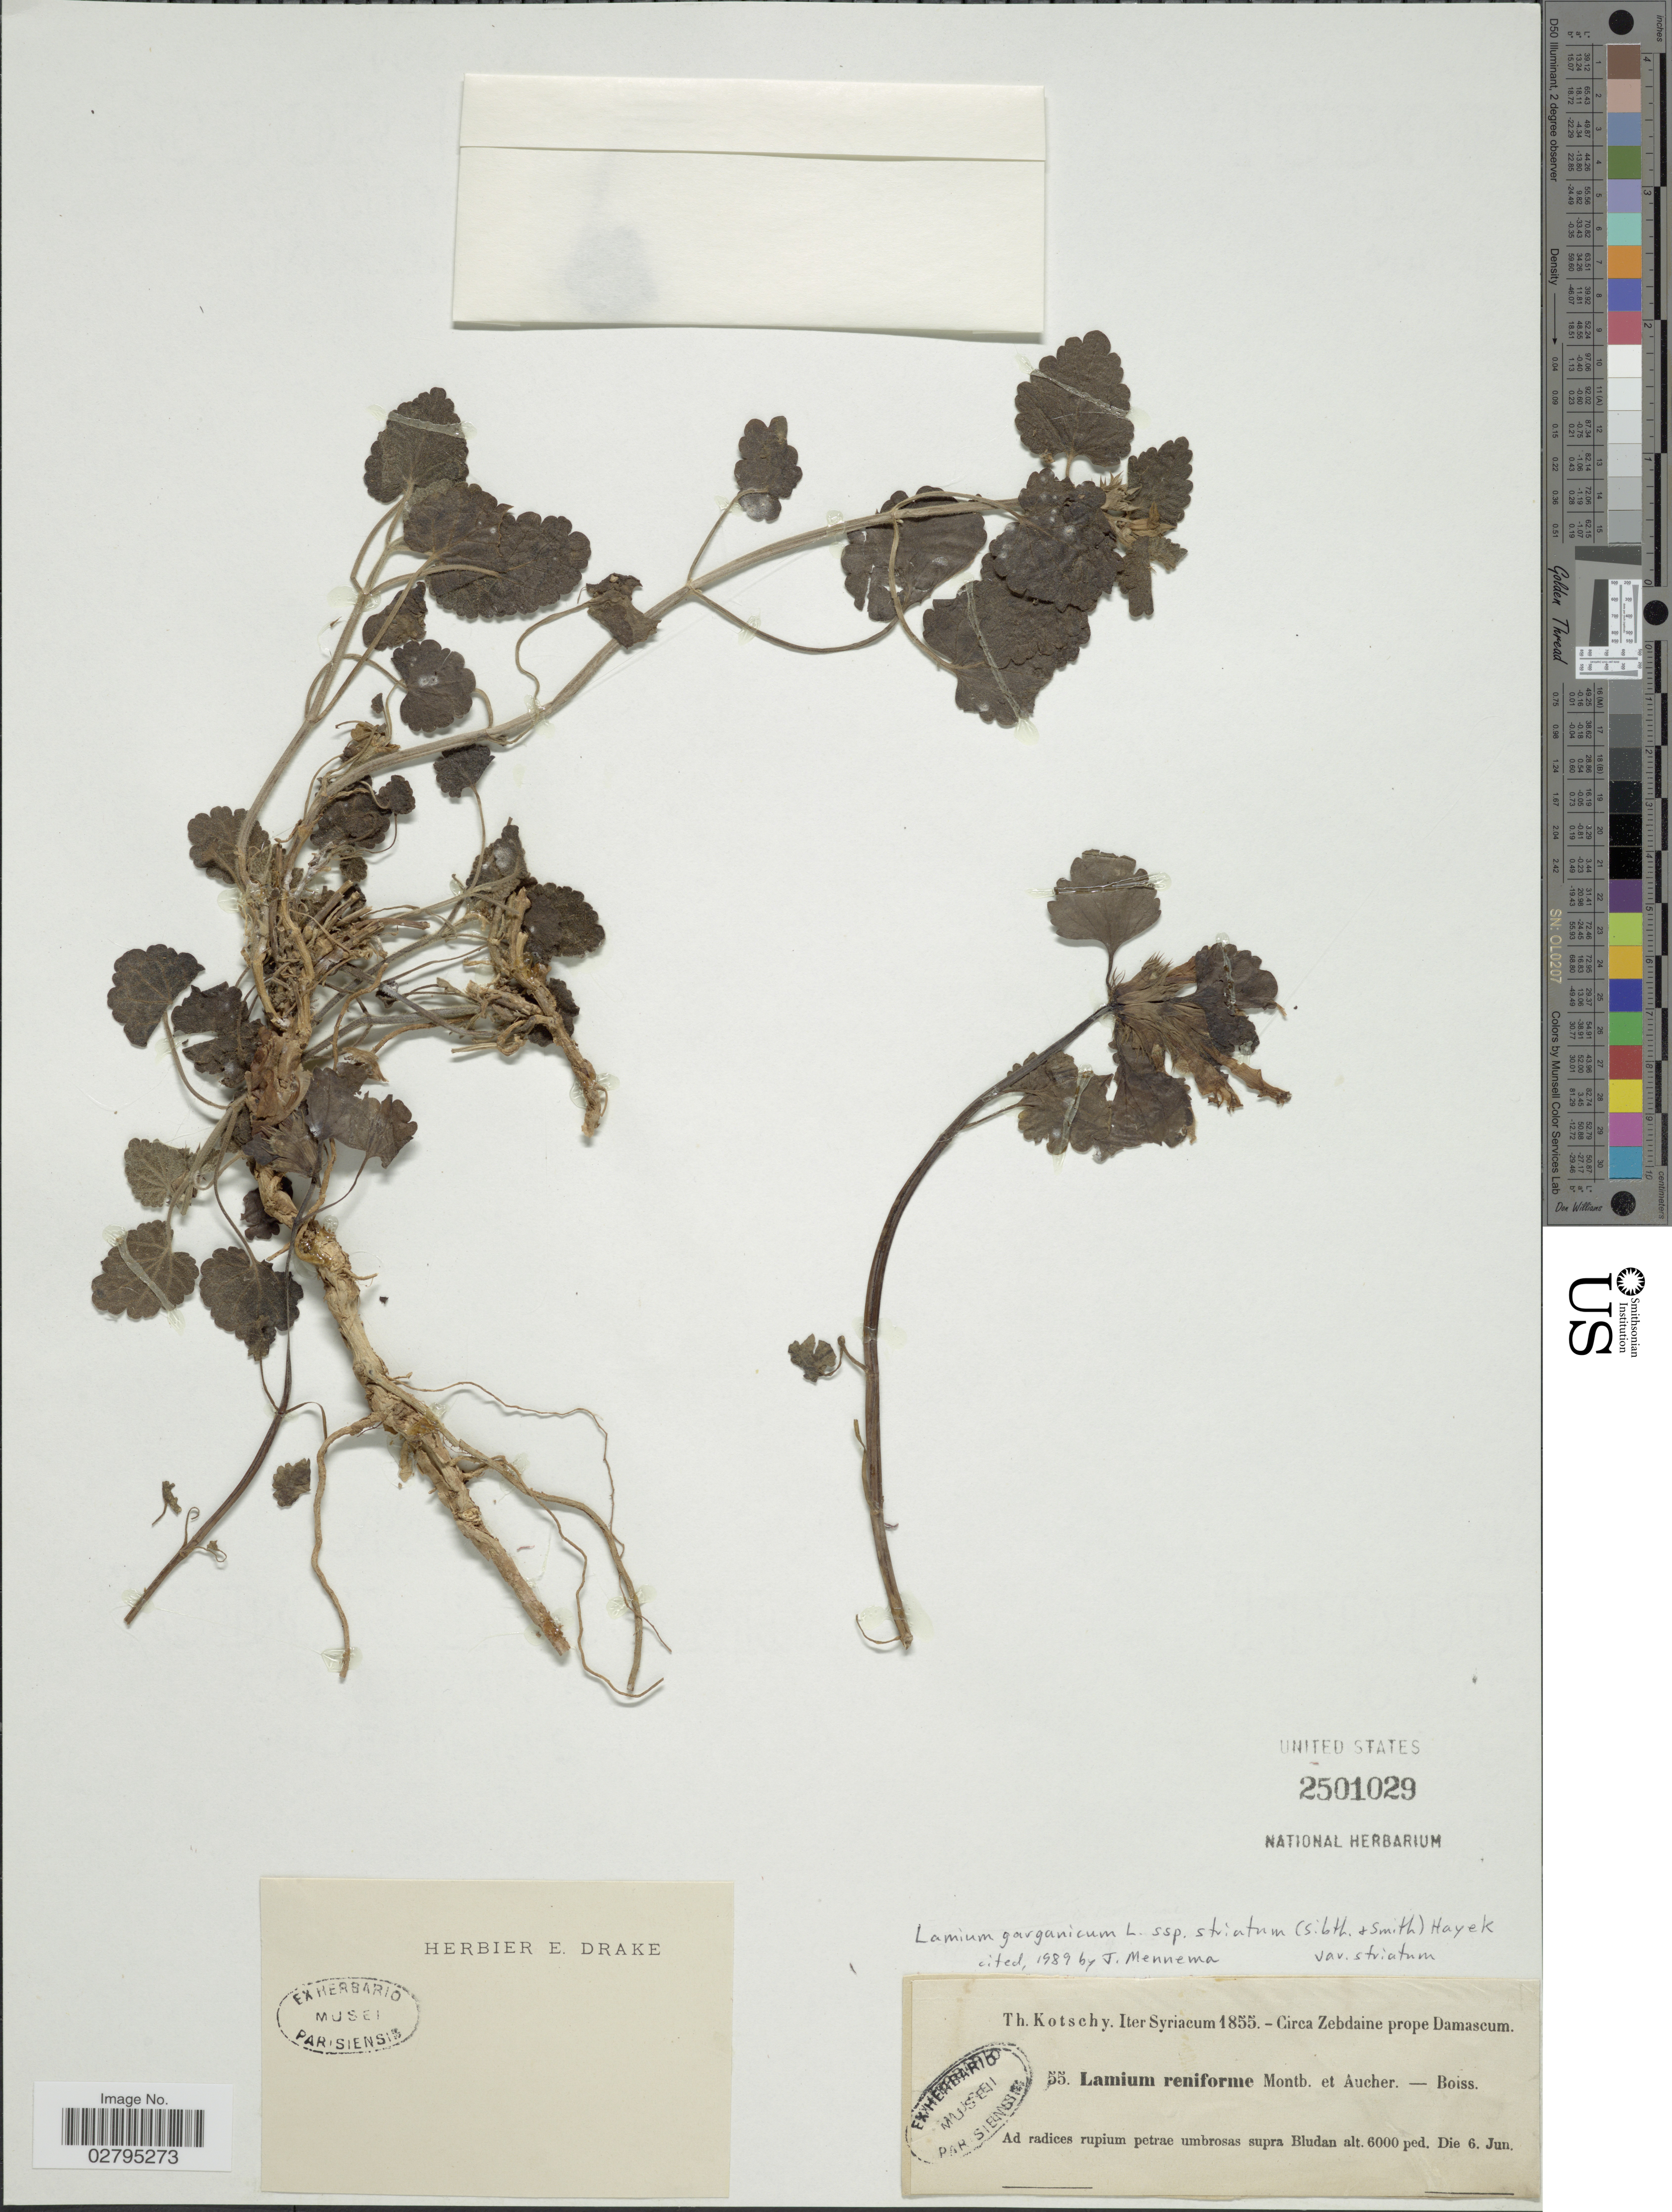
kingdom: Plantae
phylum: Tracheophyta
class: Magnoliopsida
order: Lamiales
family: Lamiaceae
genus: Lamium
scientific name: Lamium garganicum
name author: L.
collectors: K. G. Kotschy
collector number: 55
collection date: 1855-06-06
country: Syria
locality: Circa Zebdaine prope Damascum, ad radices rupium petrae umbrosas supra Bludan.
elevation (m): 1829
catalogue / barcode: US 2501029